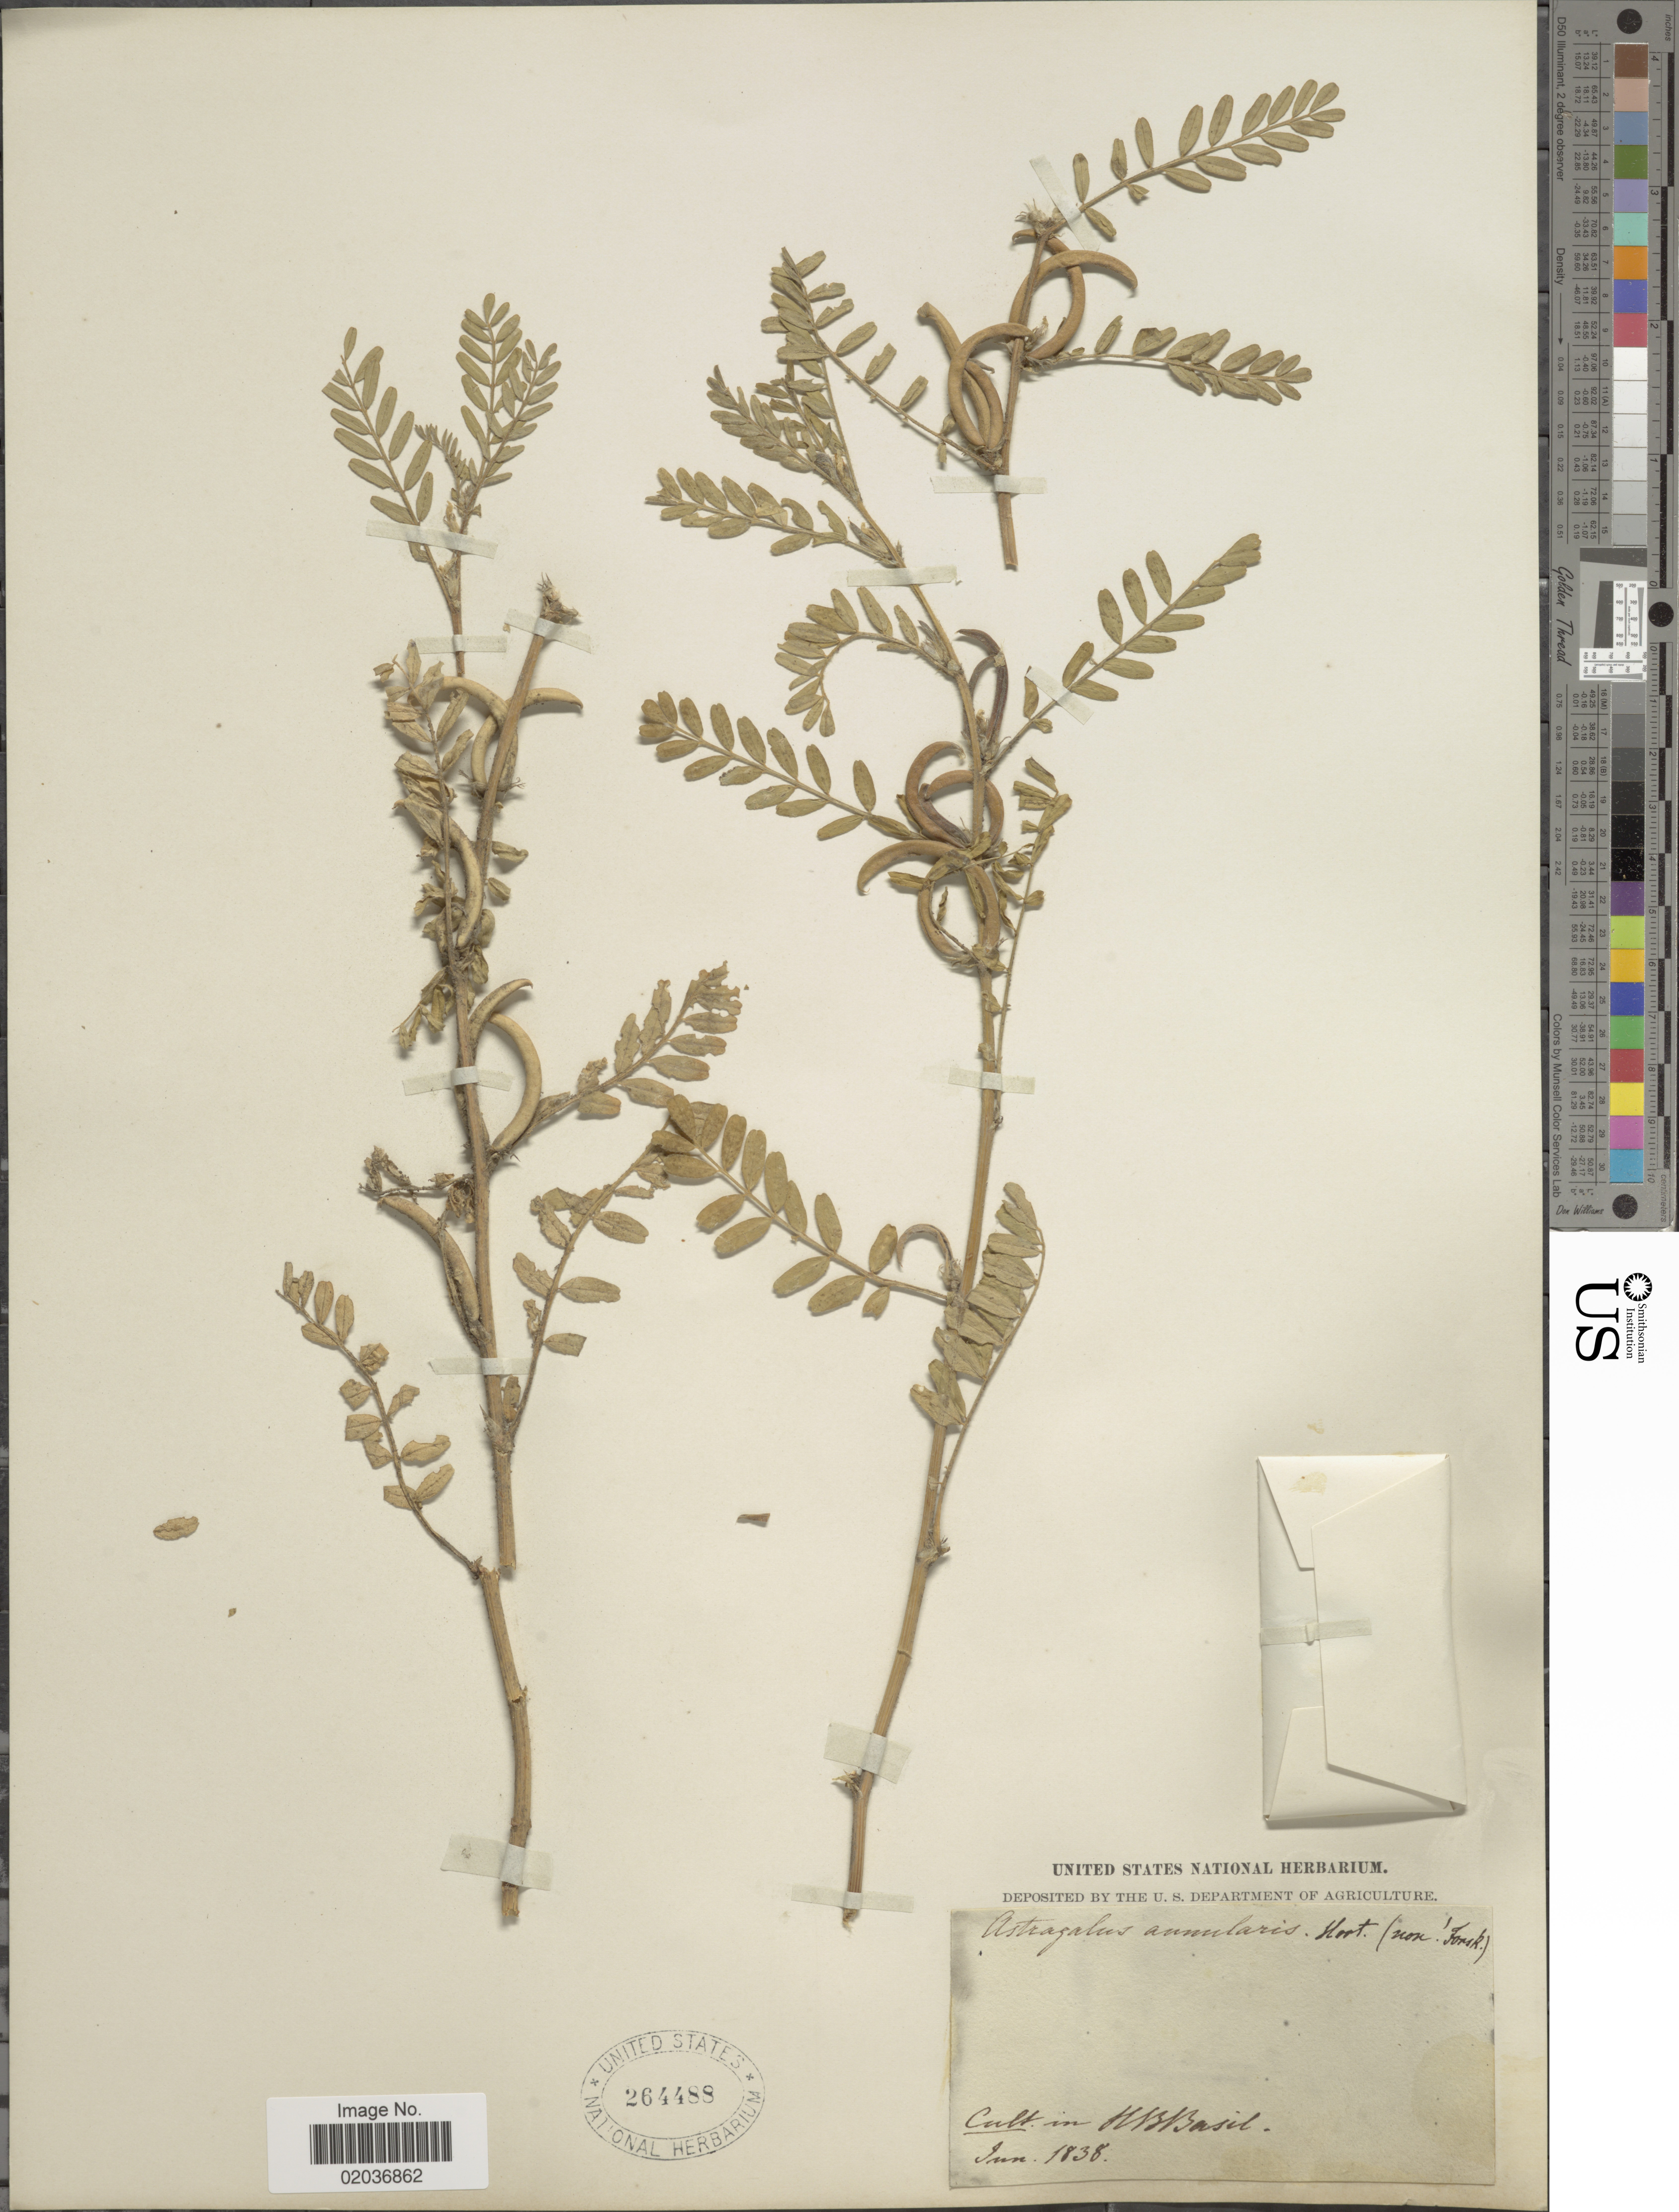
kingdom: Plantae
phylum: Tracheophyta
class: Magnoliopsida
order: Fabales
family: Fabaceae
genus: Astragalus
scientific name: Astragalus annularis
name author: Forssk.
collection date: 1838-06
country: Switzerland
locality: Cult. HBBasil.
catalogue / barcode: US 264488